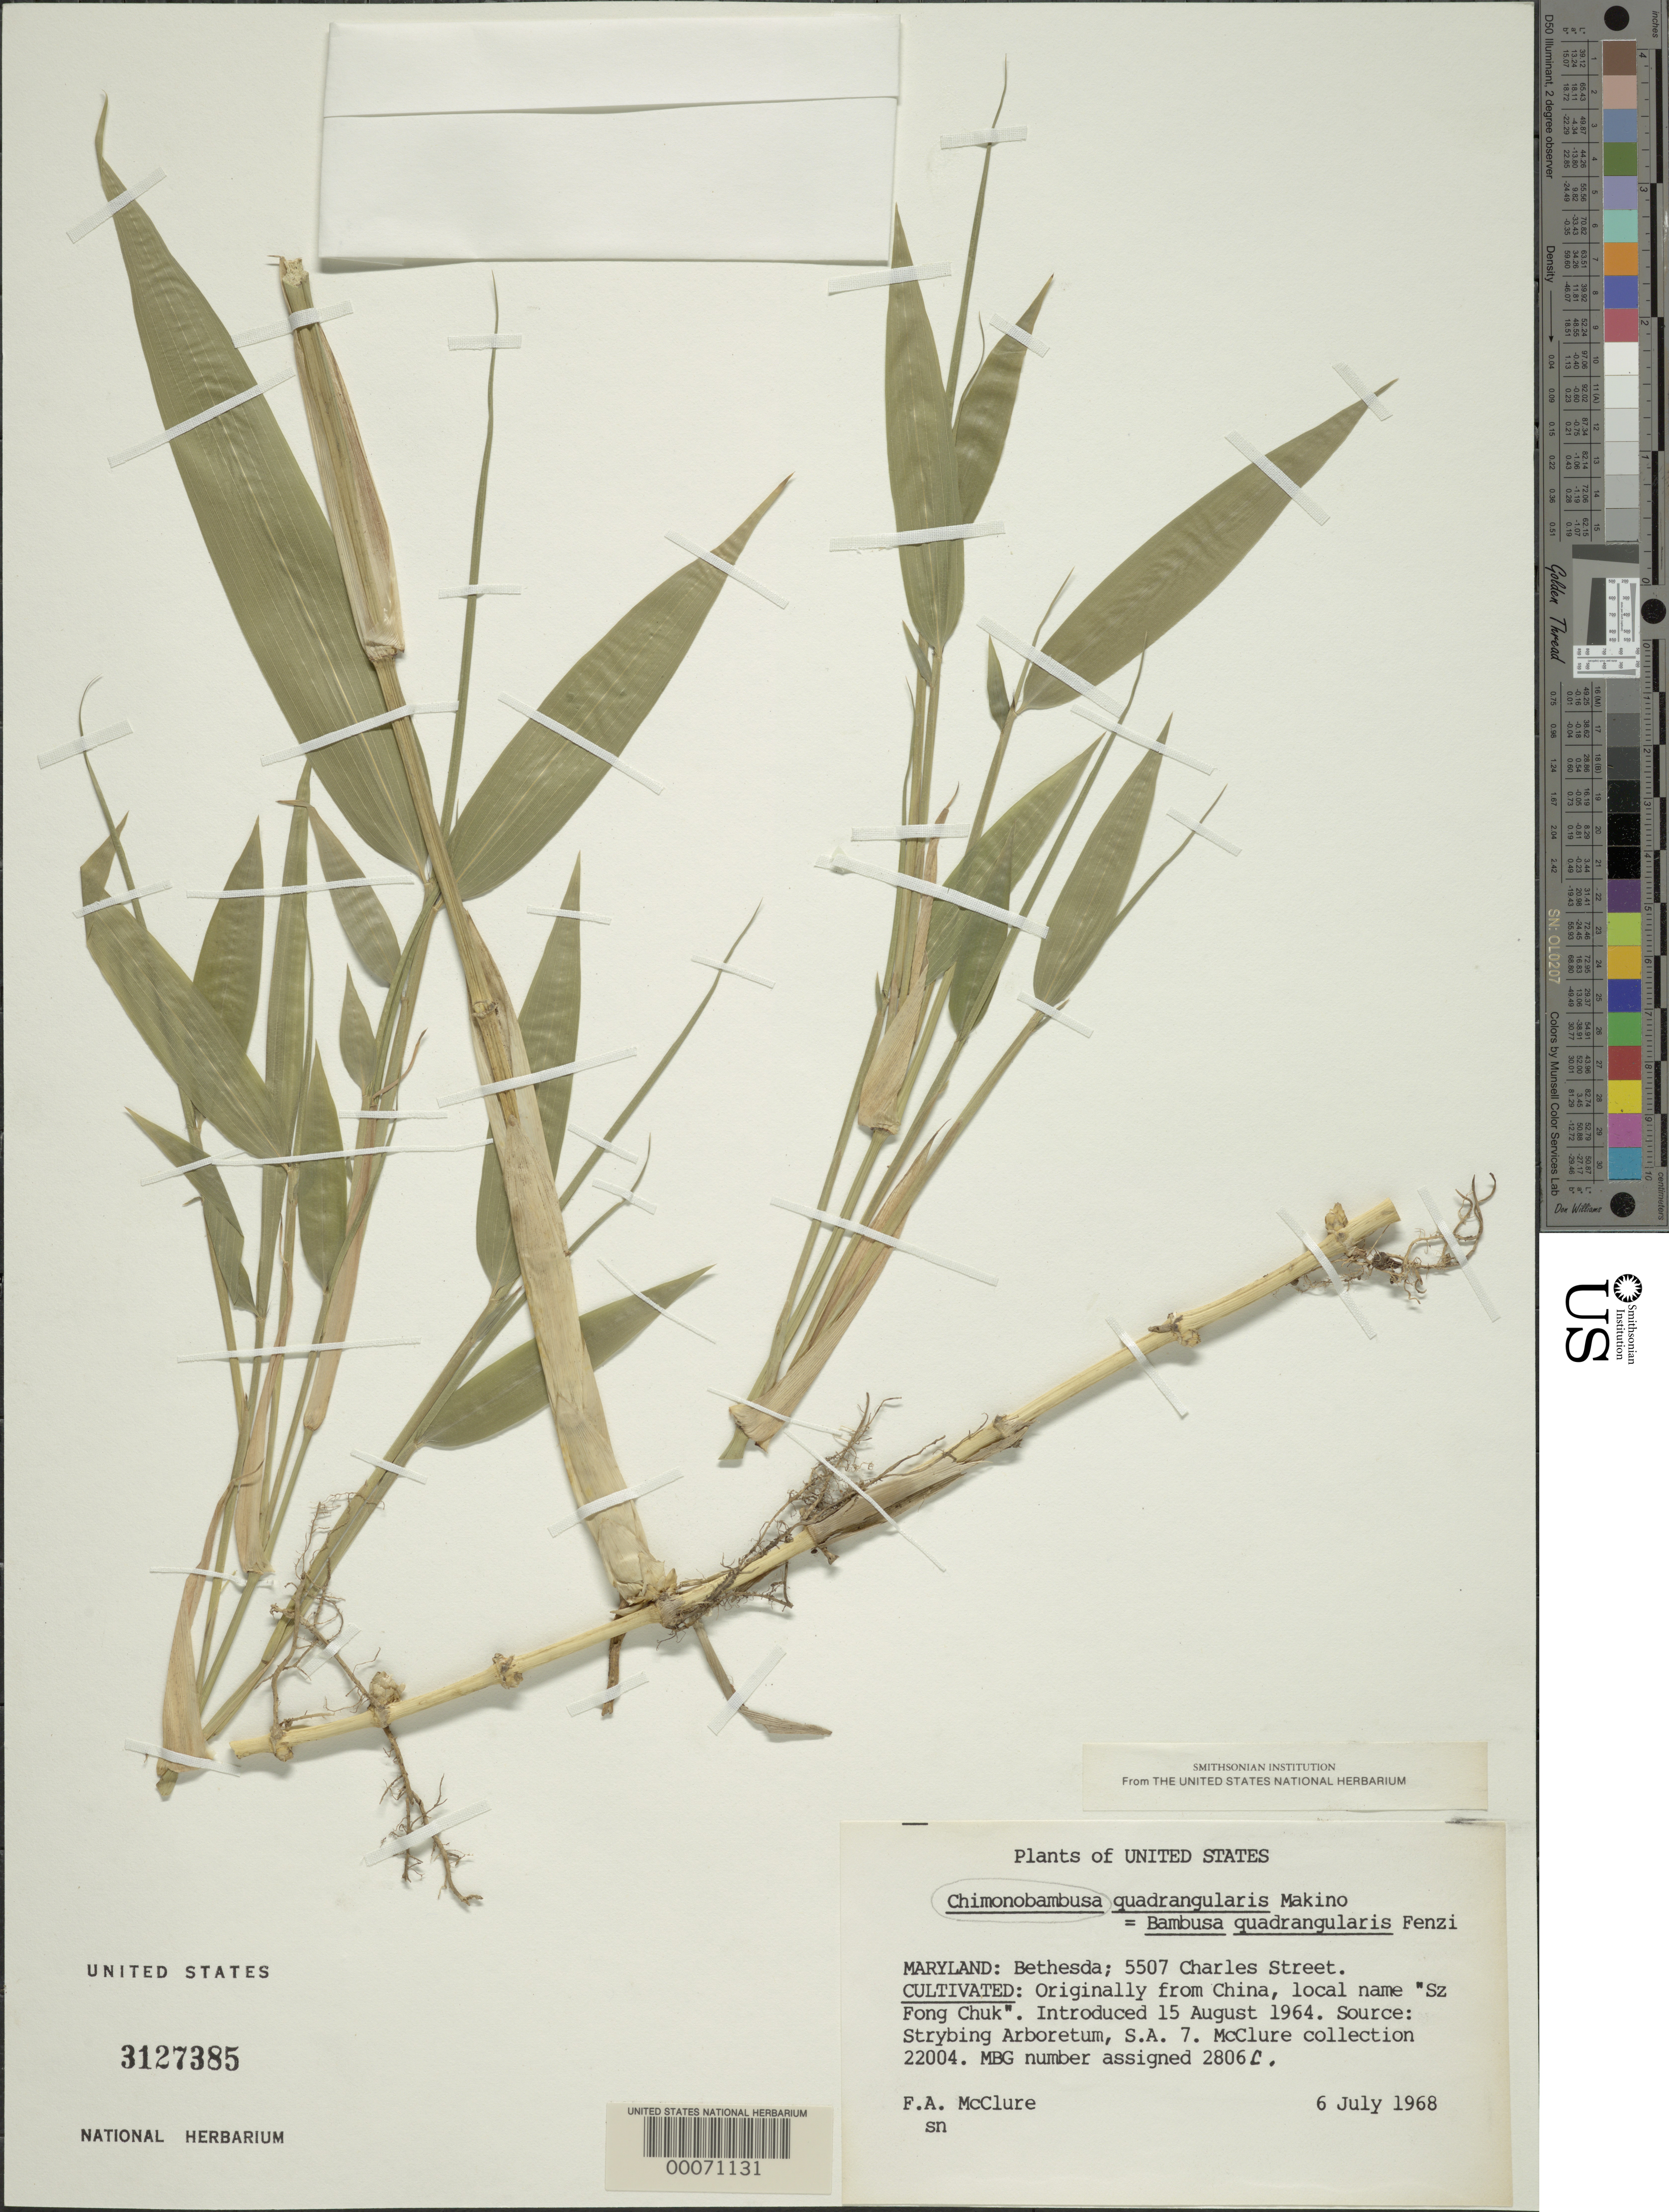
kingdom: Plantae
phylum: Tracheophyta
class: Liliopsida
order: Poales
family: Poaceae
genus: Chimonobambusa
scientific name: Chimonobambusa quadrangularis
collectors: F. A. McClure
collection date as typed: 06 Jul 1968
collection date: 1968-07-06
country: United States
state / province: Maryland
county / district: Montgomery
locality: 5507 Charles Street, Bethesda (McClure's garden)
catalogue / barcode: US 3127385